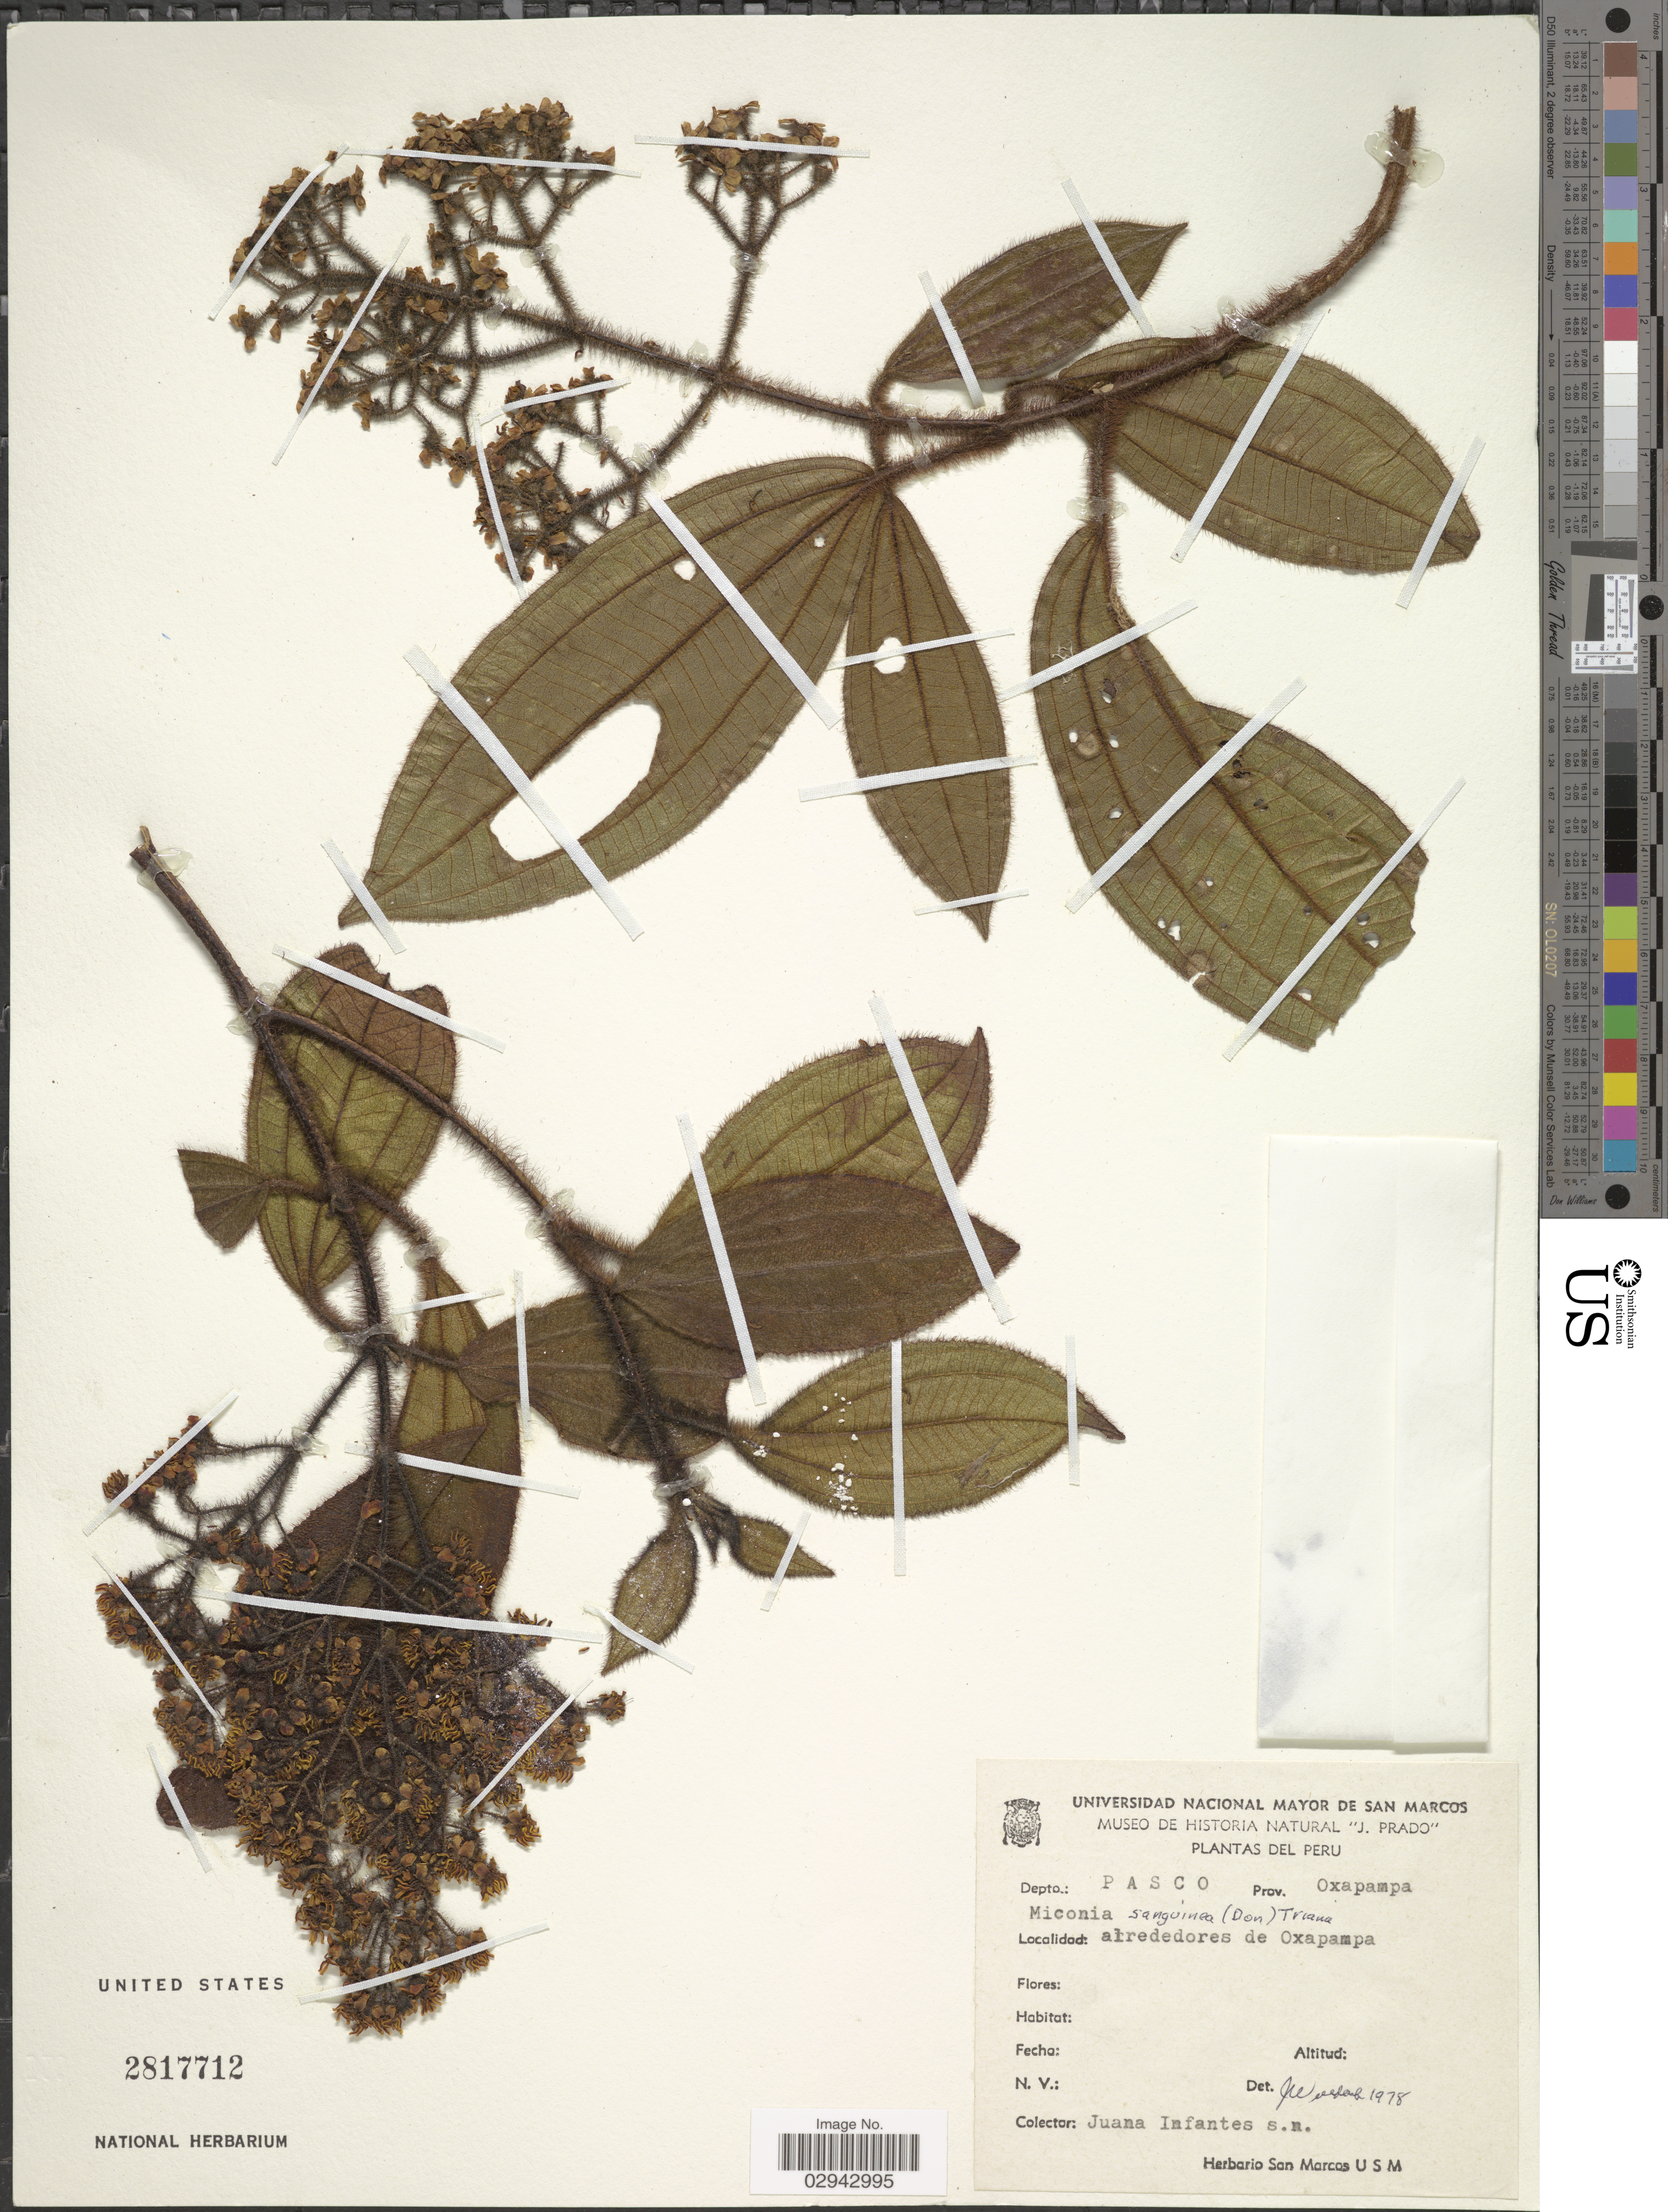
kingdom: Plantae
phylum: Tracheophyta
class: Magnoliopsida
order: Myrtales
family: Melastomataceae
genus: Miconia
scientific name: Miconia sanguinea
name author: (D. Don) Triana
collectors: J. Infantes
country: Peru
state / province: Pasco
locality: Depto.: Pasco. Prov. Oxapampa. Alrededores de Oxapampa.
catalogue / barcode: US 2817712